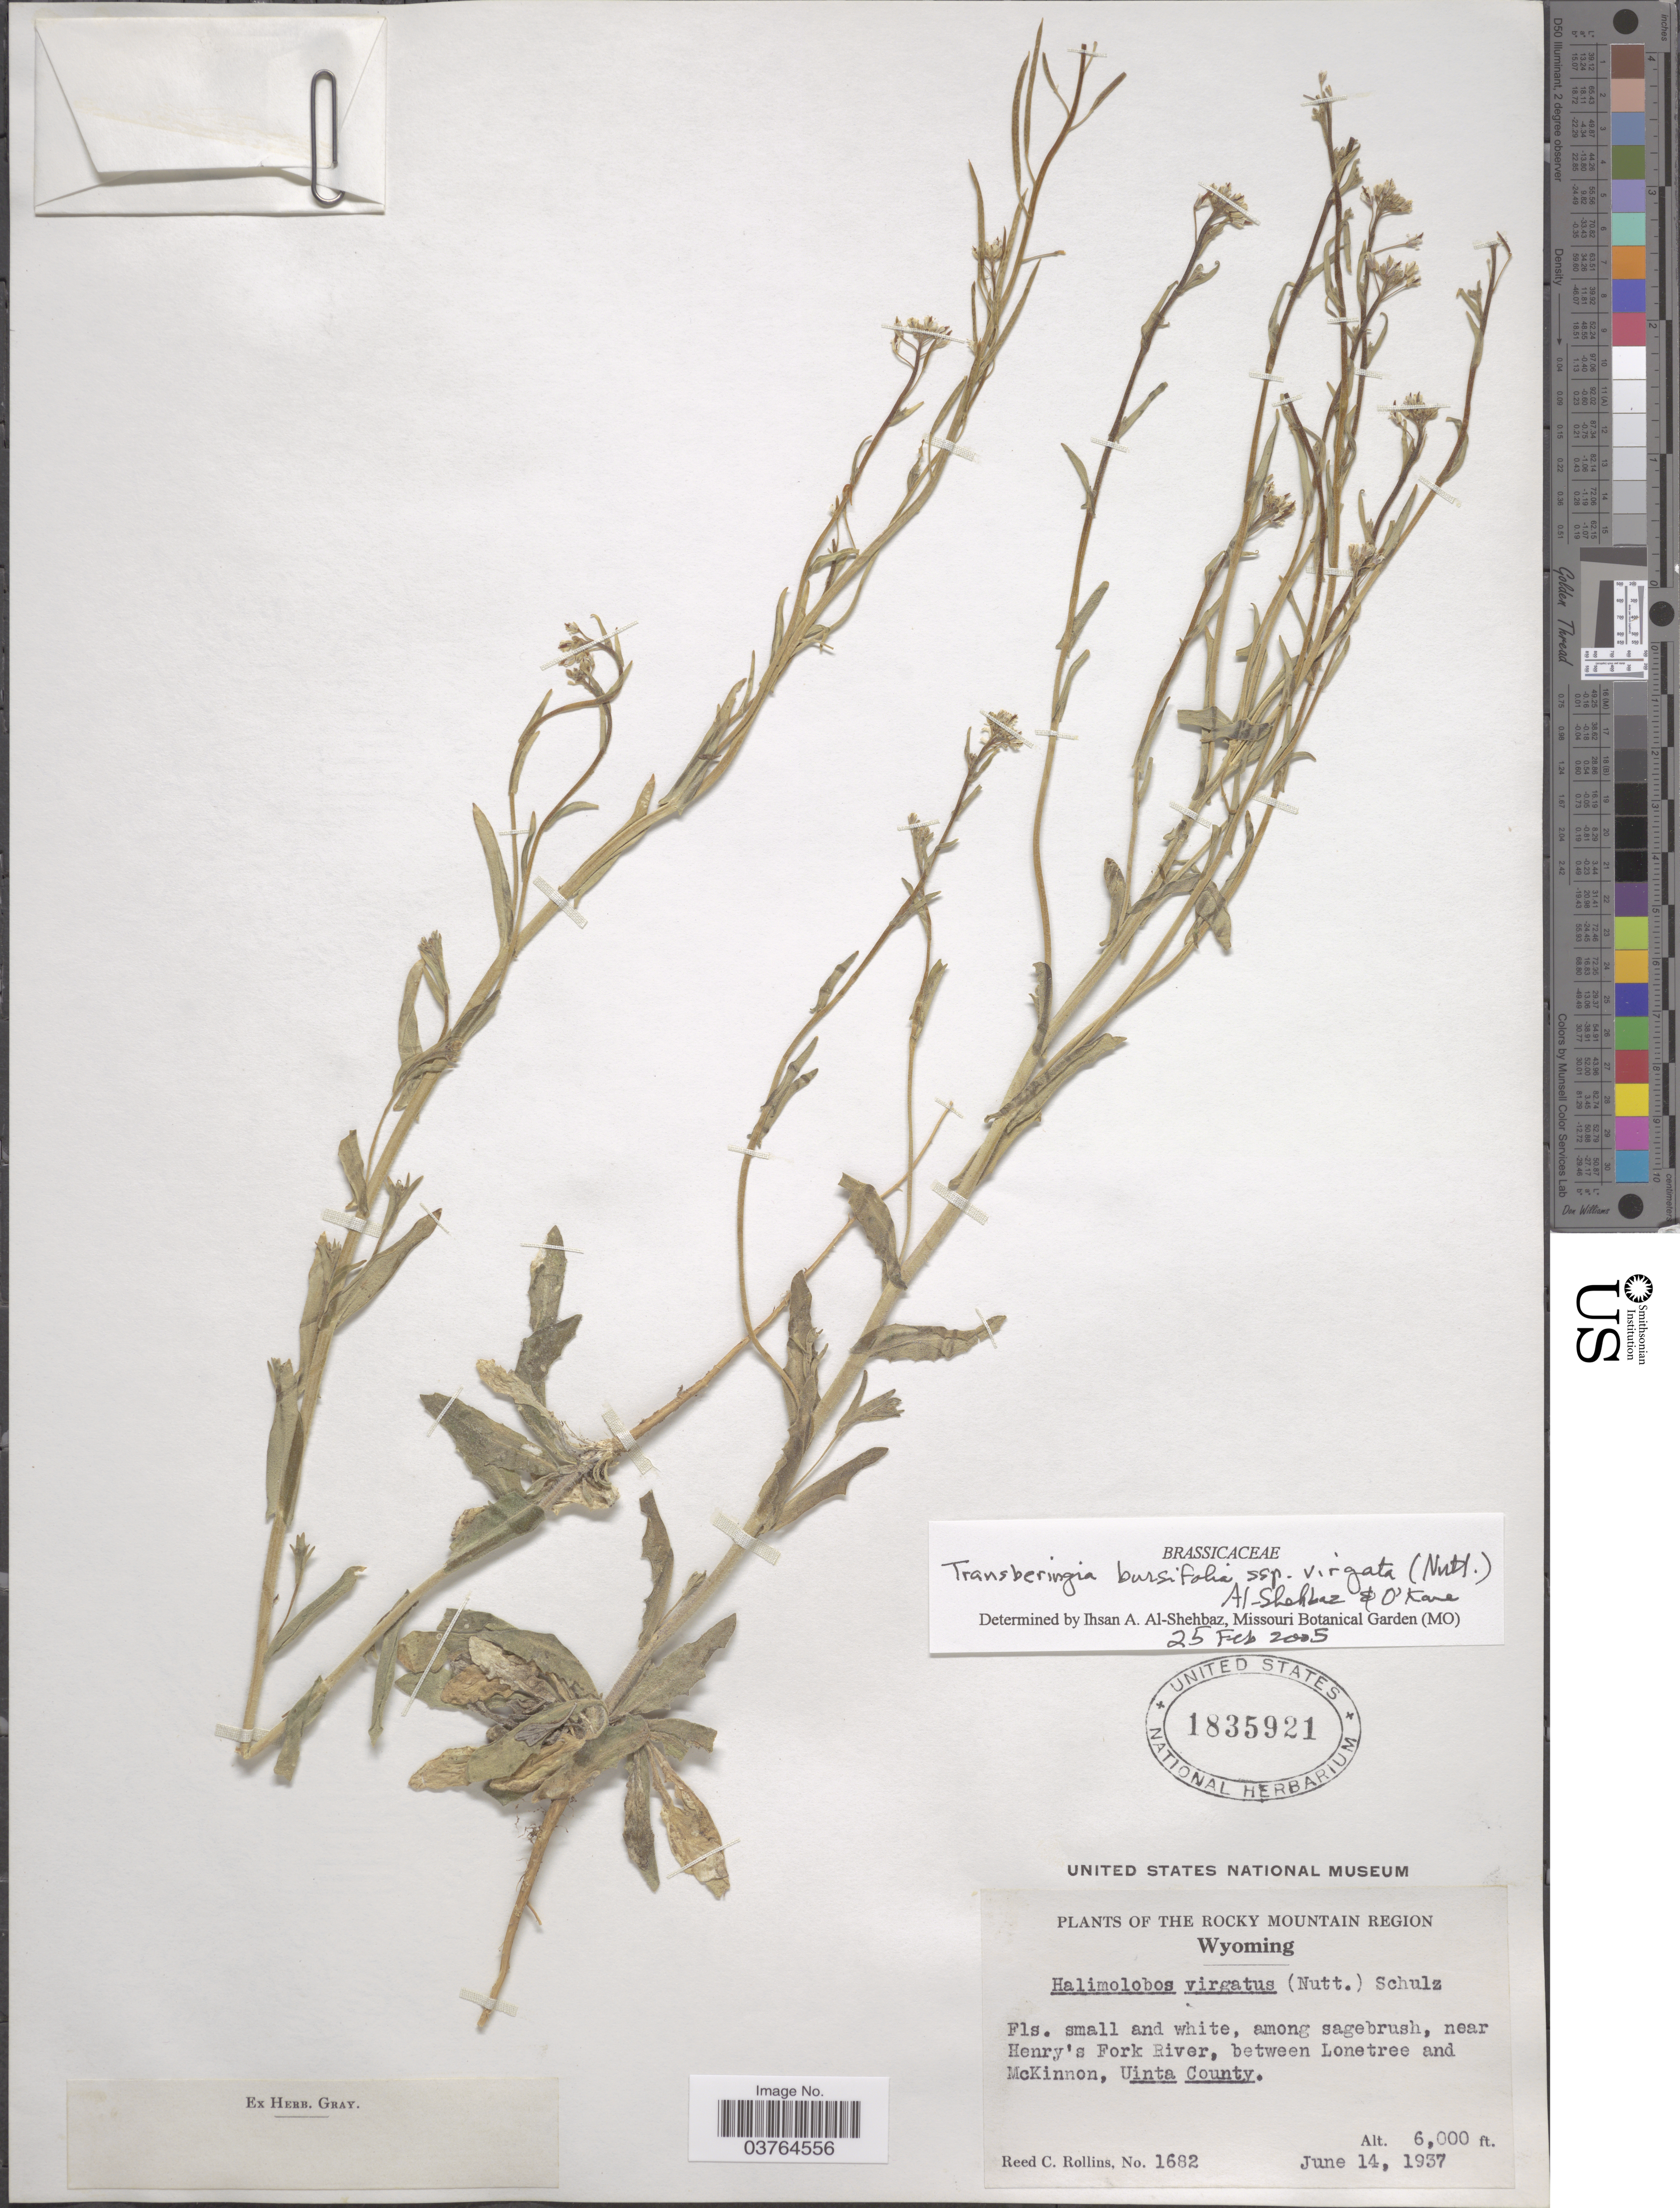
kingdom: Plantae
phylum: Tracheophyta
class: Magnoliopsida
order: Brassicales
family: Brassicaceae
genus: Transberingia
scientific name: Transberingia bursifolia subsp. virgata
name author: (Nutt.) Al-Shehbaz & O'Kane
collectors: R. C. Rollins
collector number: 1682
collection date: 1937-06-14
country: United States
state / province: Wyoming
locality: The Rocky Mountain Region. Near Henry's Fork River, between Lonetree and McKinnon, Uinta County.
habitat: among sagebrush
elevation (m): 1829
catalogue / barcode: US 1835921